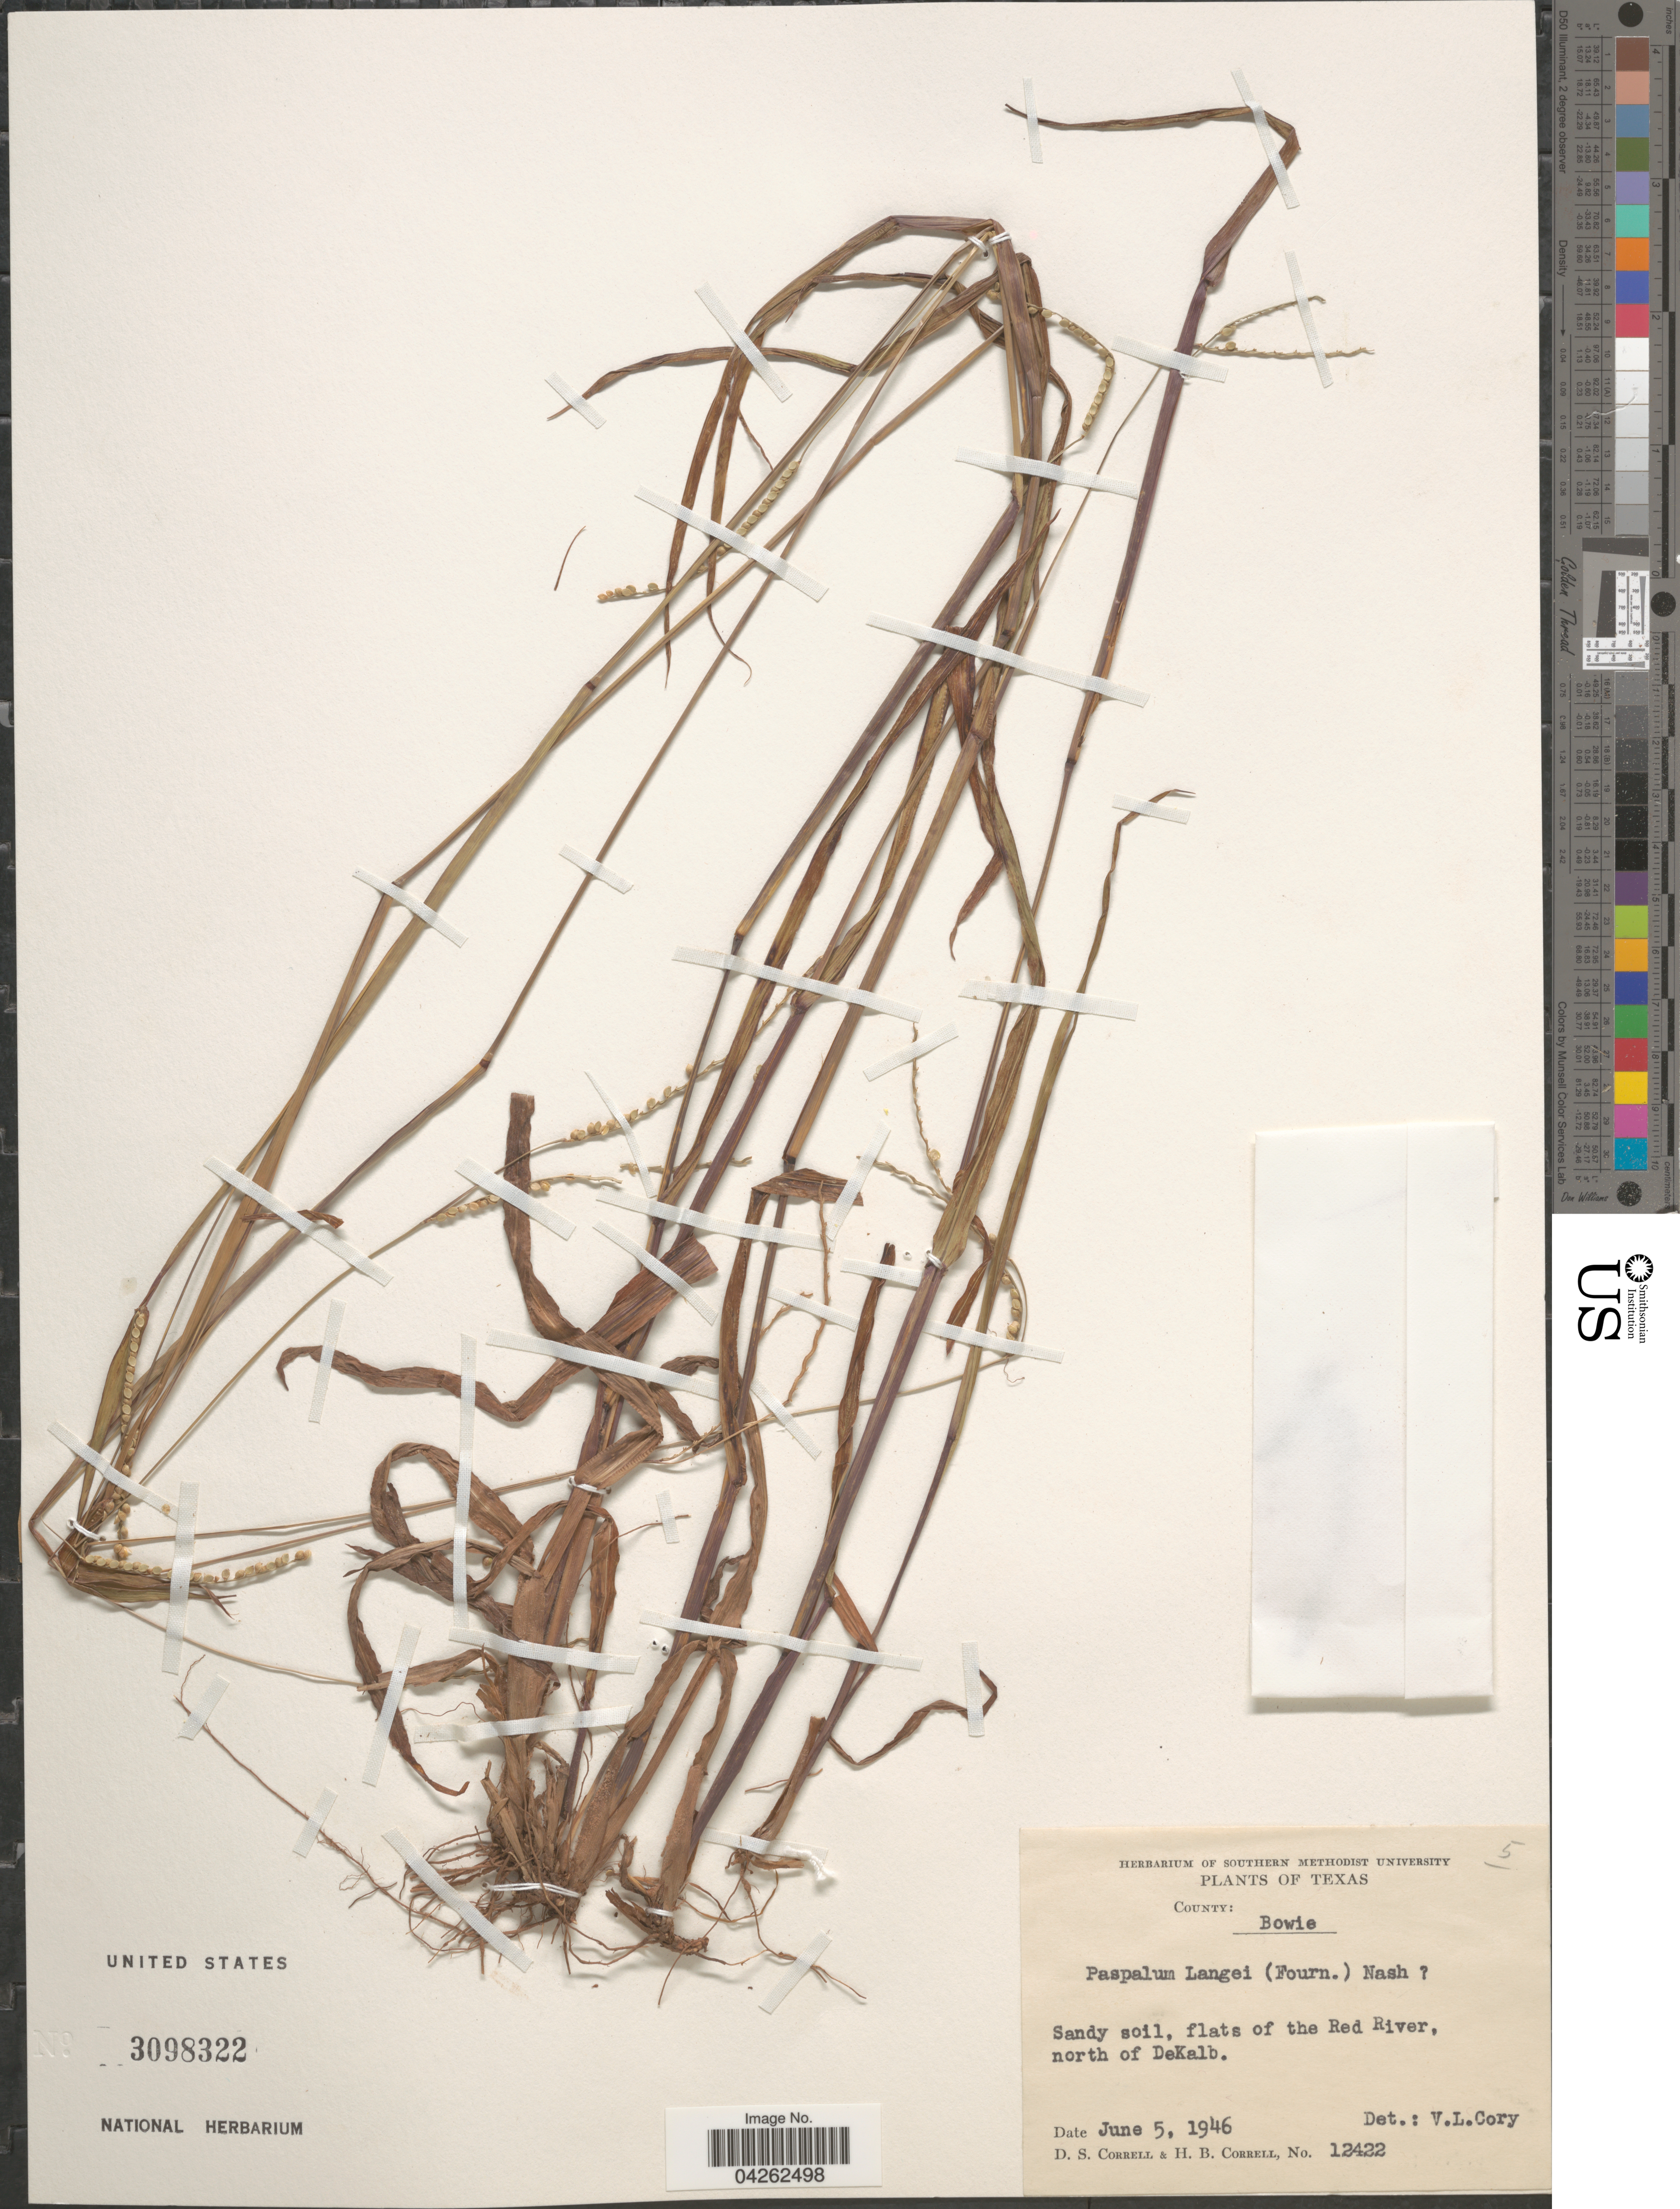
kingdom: Plantae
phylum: Tracheophyta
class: Liliopsida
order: Poales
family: Poaceae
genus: Paspalum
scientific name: Paspalum langei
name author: (E. Fourn.) Nash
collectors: D. S. Correll & H. Correll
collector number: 12422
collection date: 1946-06-05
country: United States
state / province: Texas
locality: County: Bowie. Sandy soil, flats of the Red River, north of DeKalb.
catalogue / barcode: US 3098322